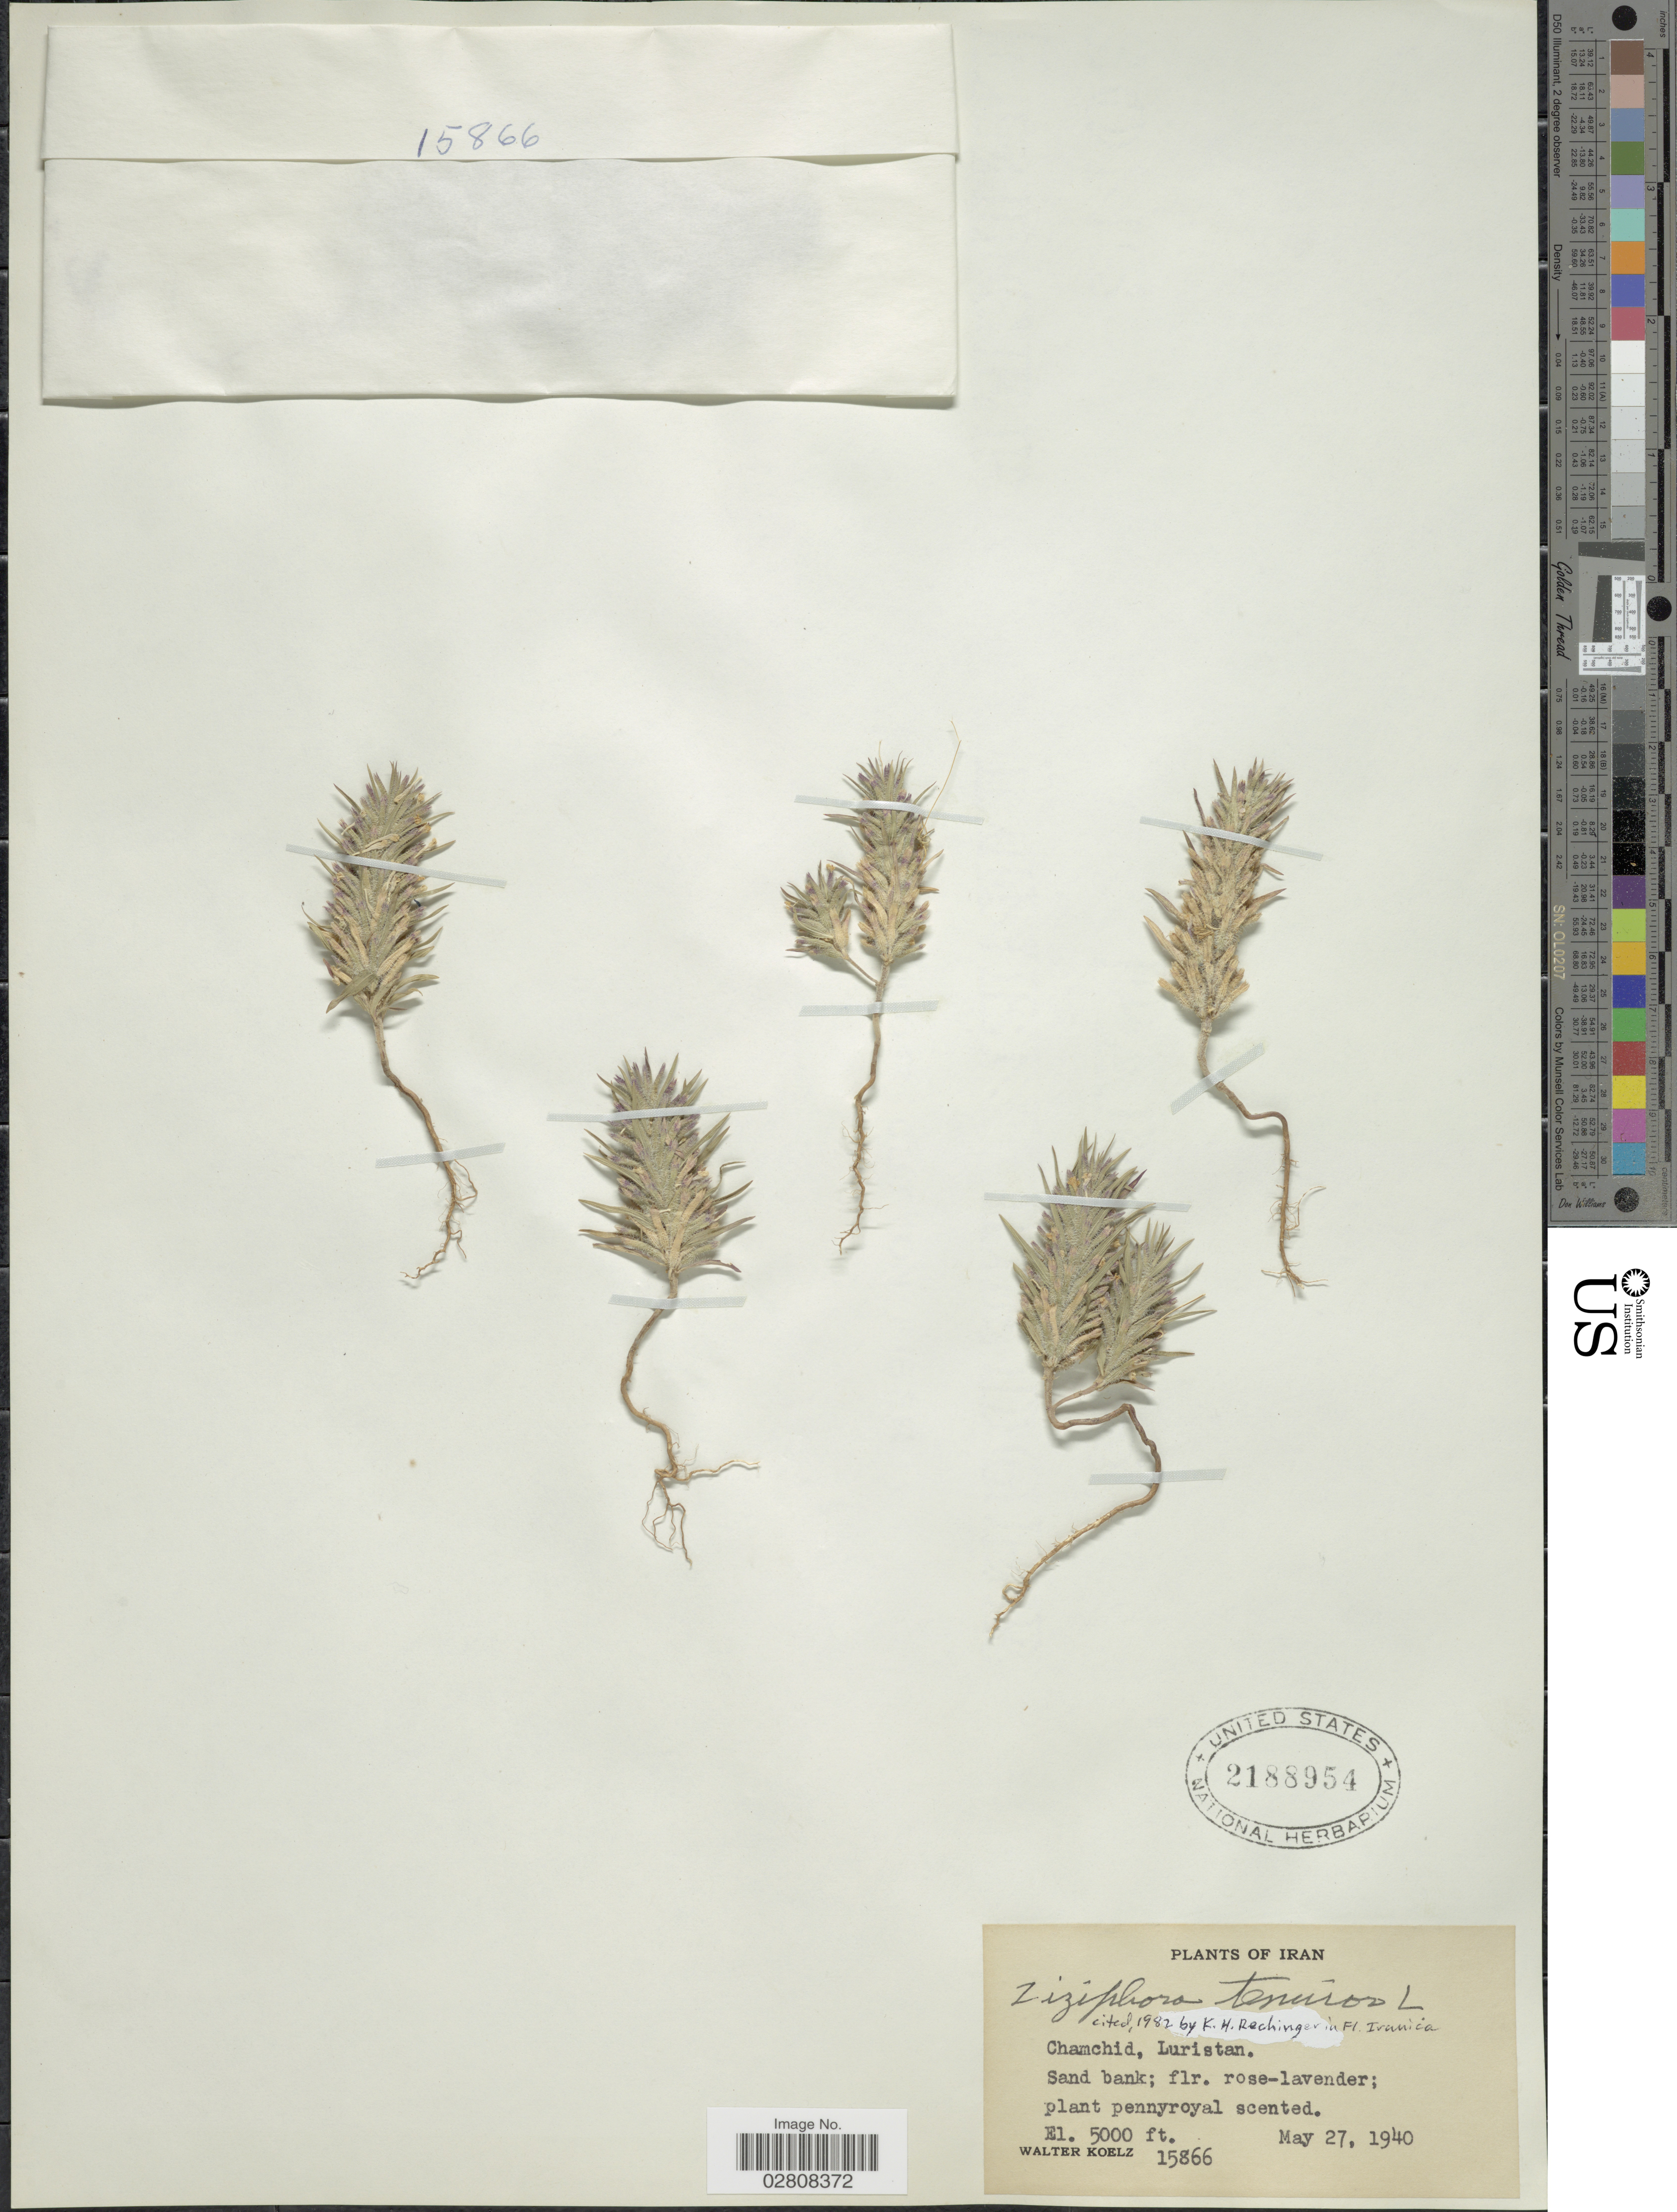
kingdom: Plantae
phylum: Tracheophyta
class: Magnoliopsida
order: Lamiales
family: Lamiaceae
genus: Ziziphora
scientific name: Ziziphora tenuior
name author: L.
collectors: W. N. Koelz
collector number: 15866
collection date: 1940-05-27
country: Iran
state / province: Lorestan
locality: Chamchid, Luristan.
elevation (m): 1524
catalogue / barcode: US 2188954